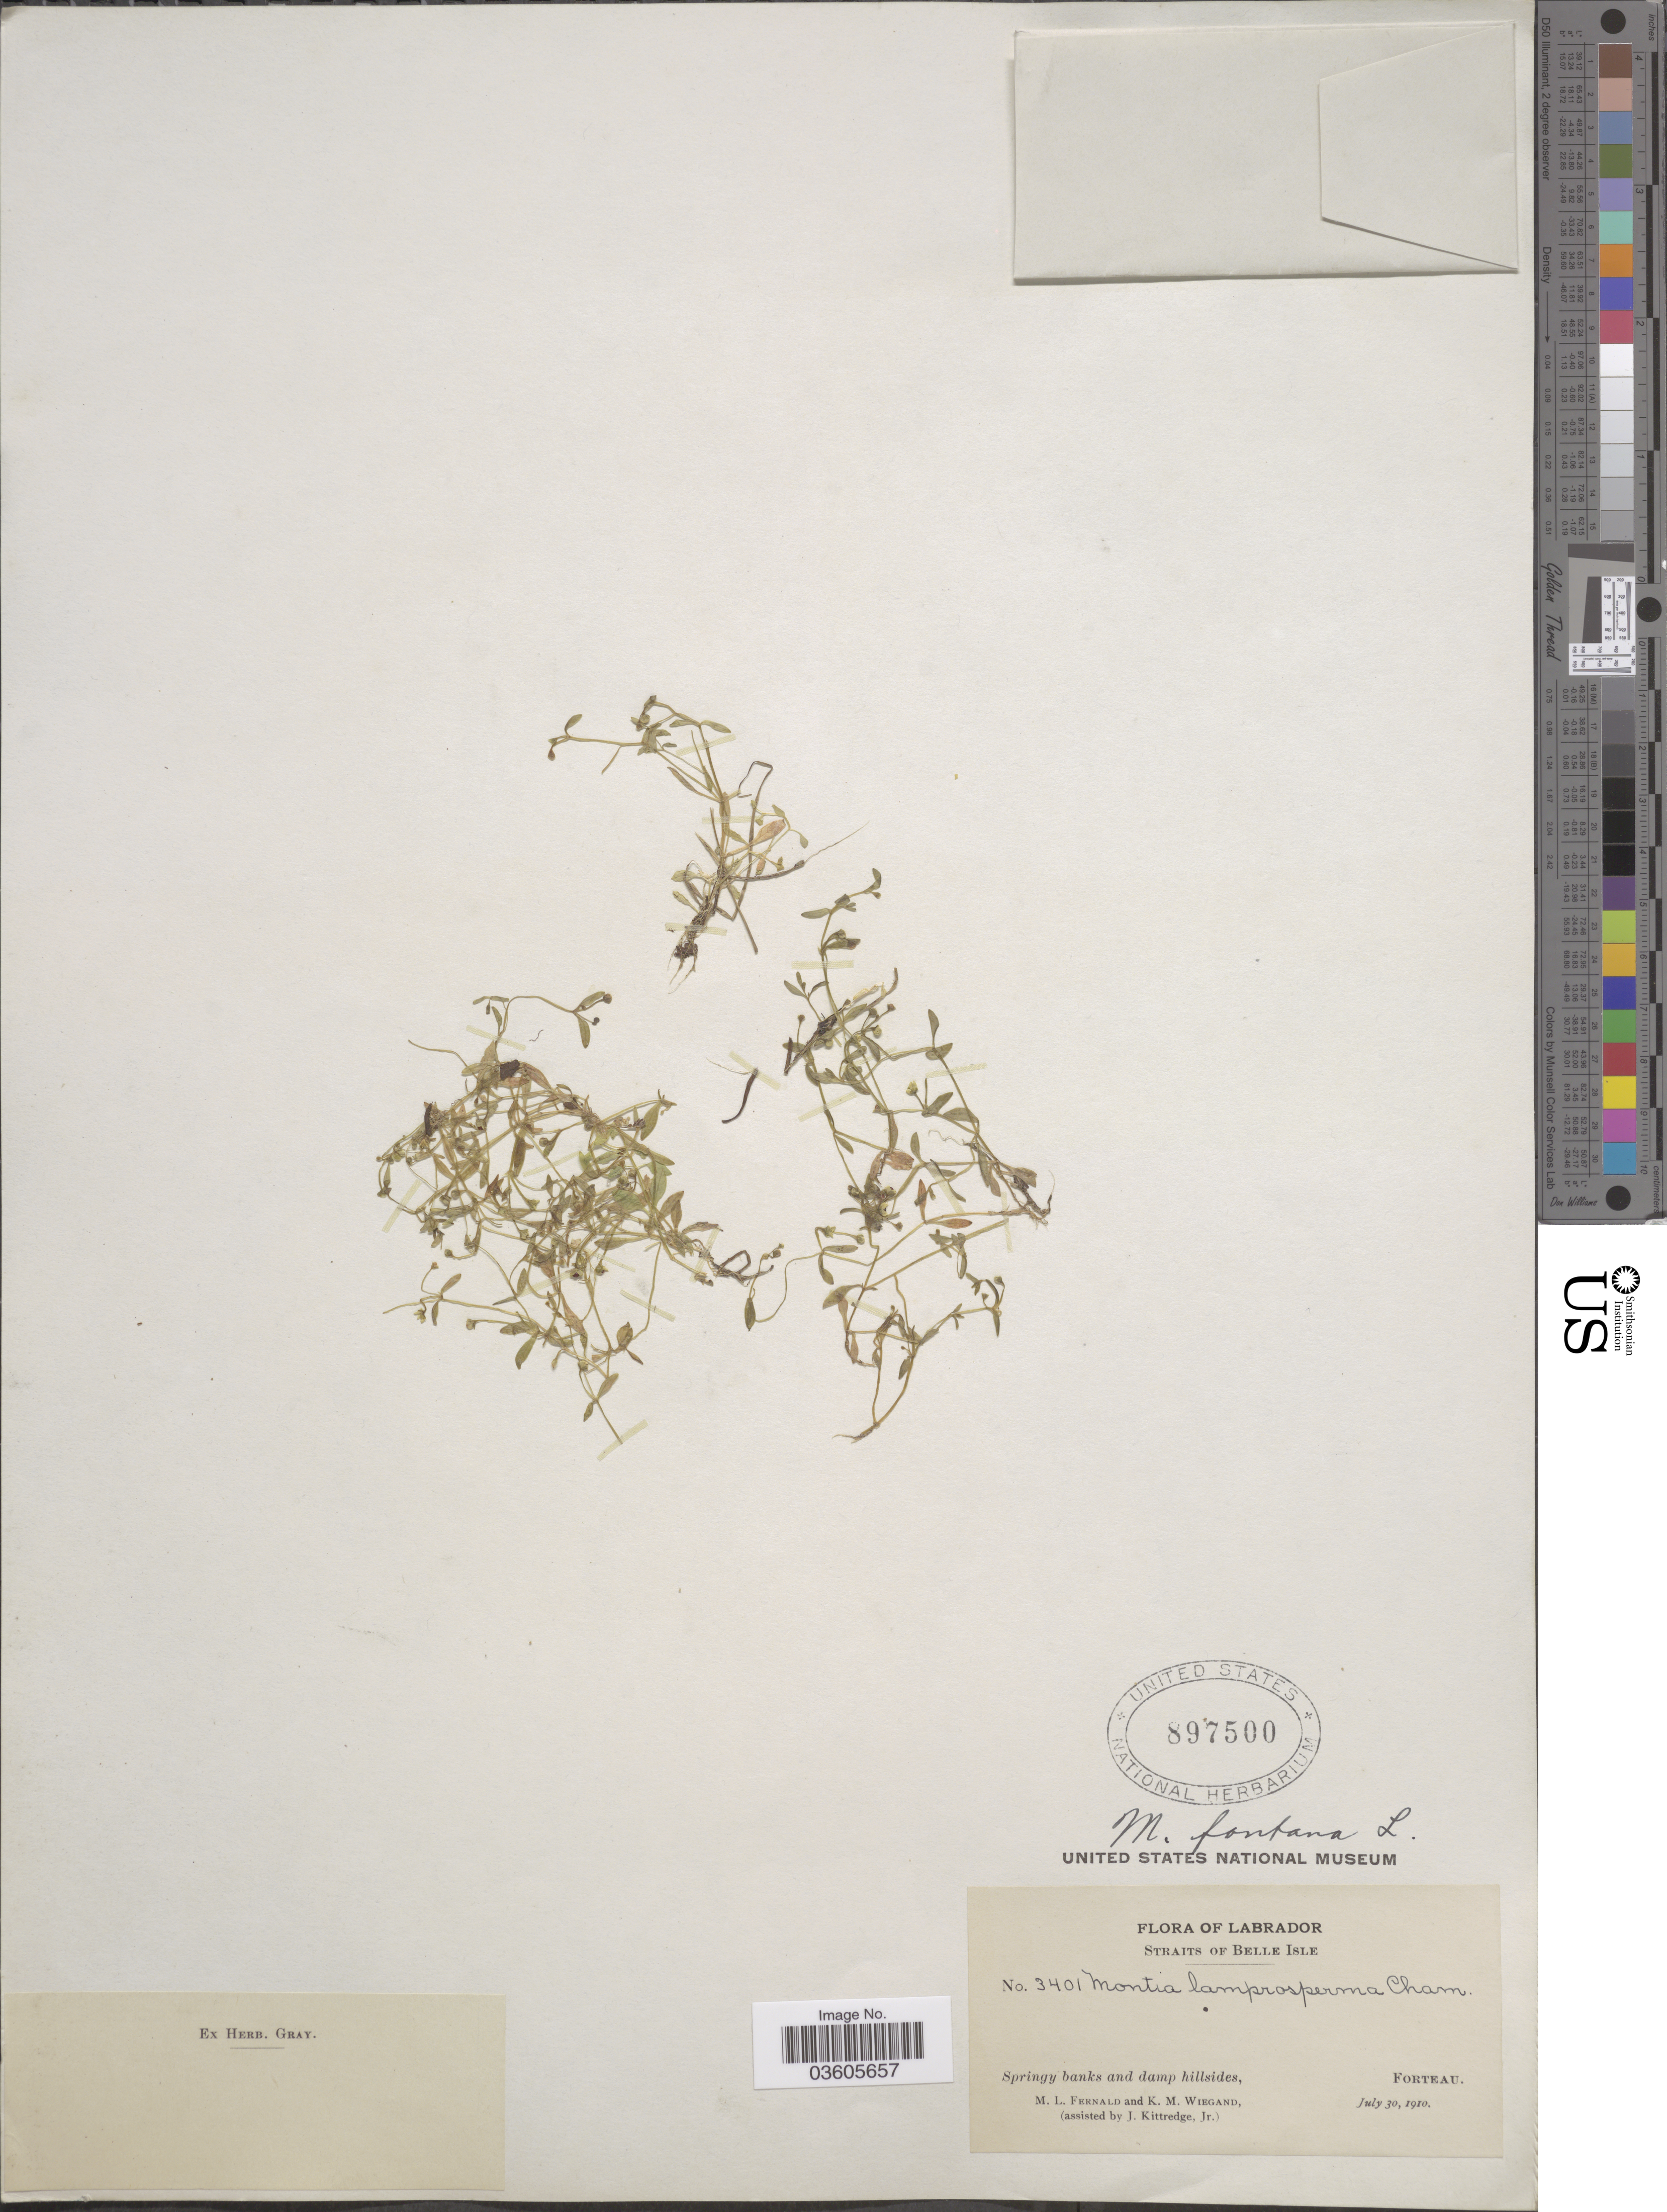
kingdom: Plantae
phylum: Tracheophyta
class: Magnoliopsida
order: Caryophyllales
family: Montiaceae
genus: Montia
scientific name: Montia fontana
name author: L.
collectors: M. L. Fernald, K. M. Wiegand & J. Kittredge Jr.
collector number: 3401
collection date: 1910-07-30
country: Canada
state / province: Newfoundland and Labrador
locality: Labrador. Straits of Belle Isle. Springy banks and damp hillsides, Forteau.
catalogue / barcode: US 897500